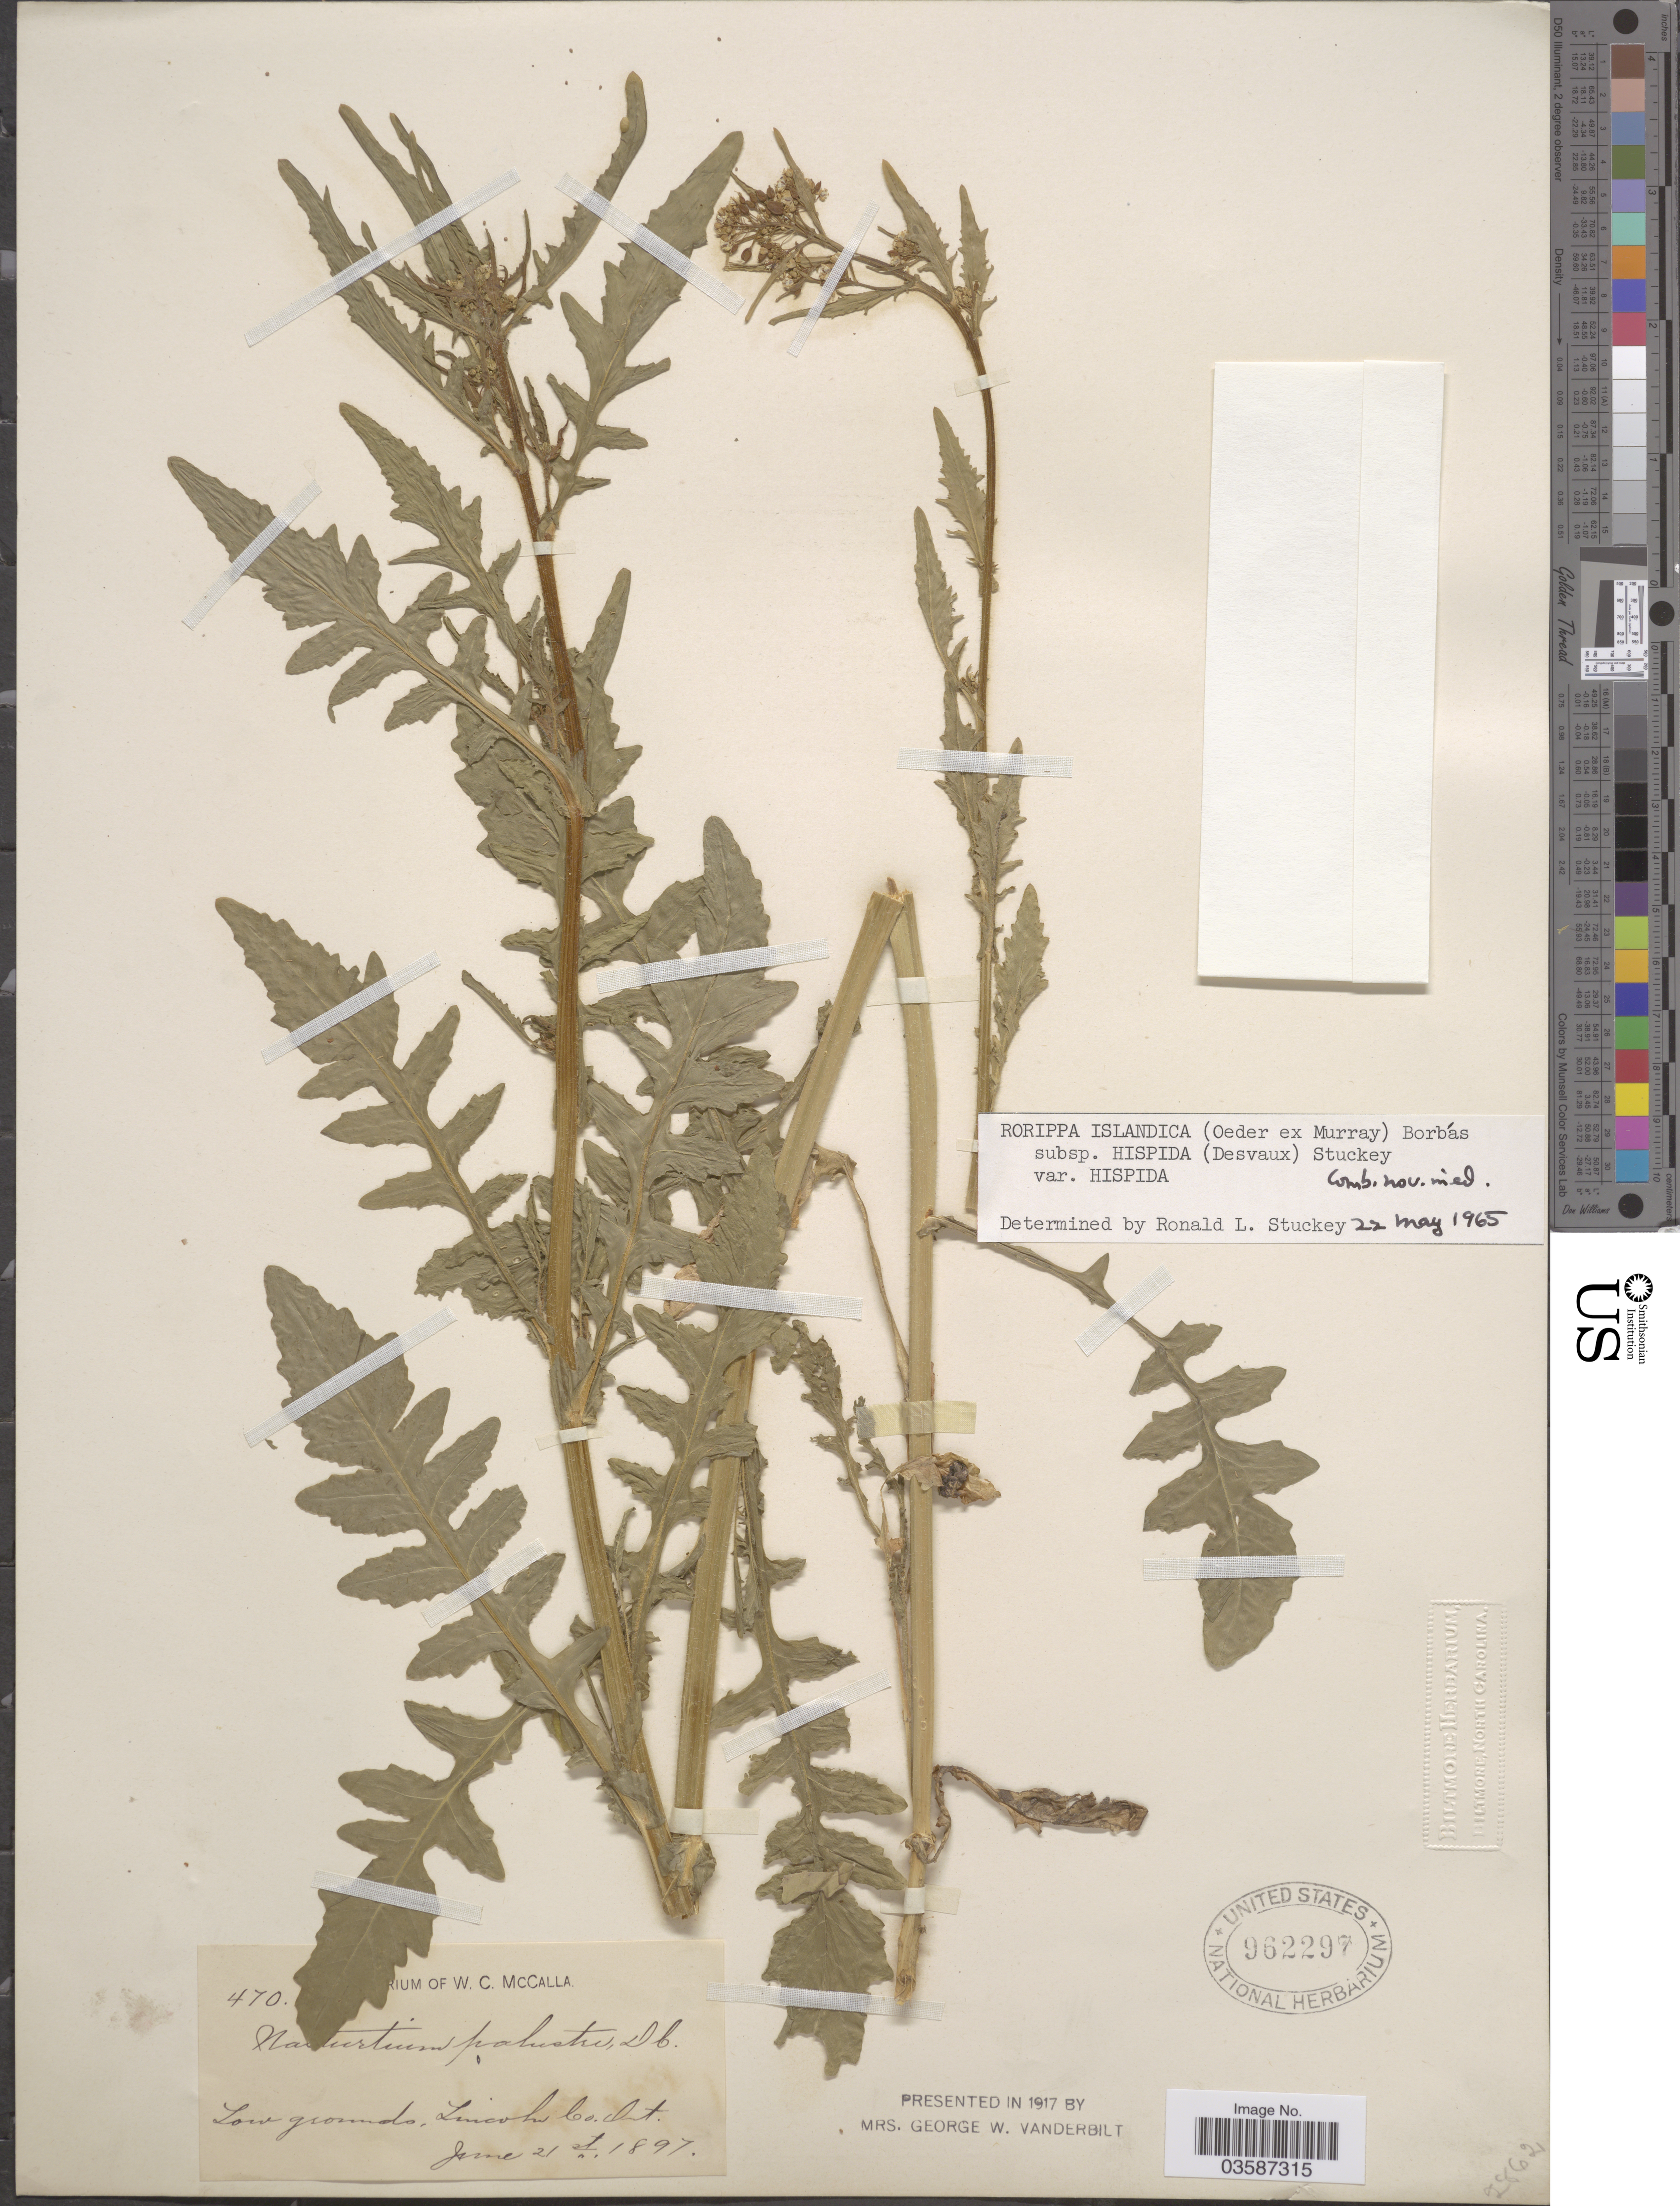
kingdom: Plantae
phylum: Tracheophyta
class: Magnoliopsida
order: Brassicales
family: Brassicaceae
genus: Rorippa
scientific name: Rorippa islandica var. hispida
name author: (Desv.) Butters & Abbe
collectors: ex herb. W. C. McCalla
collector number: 470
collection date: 1897-06-21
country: Canada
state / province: Ontario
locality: Low grounds, Lincoln Co.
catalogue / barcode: US 962297